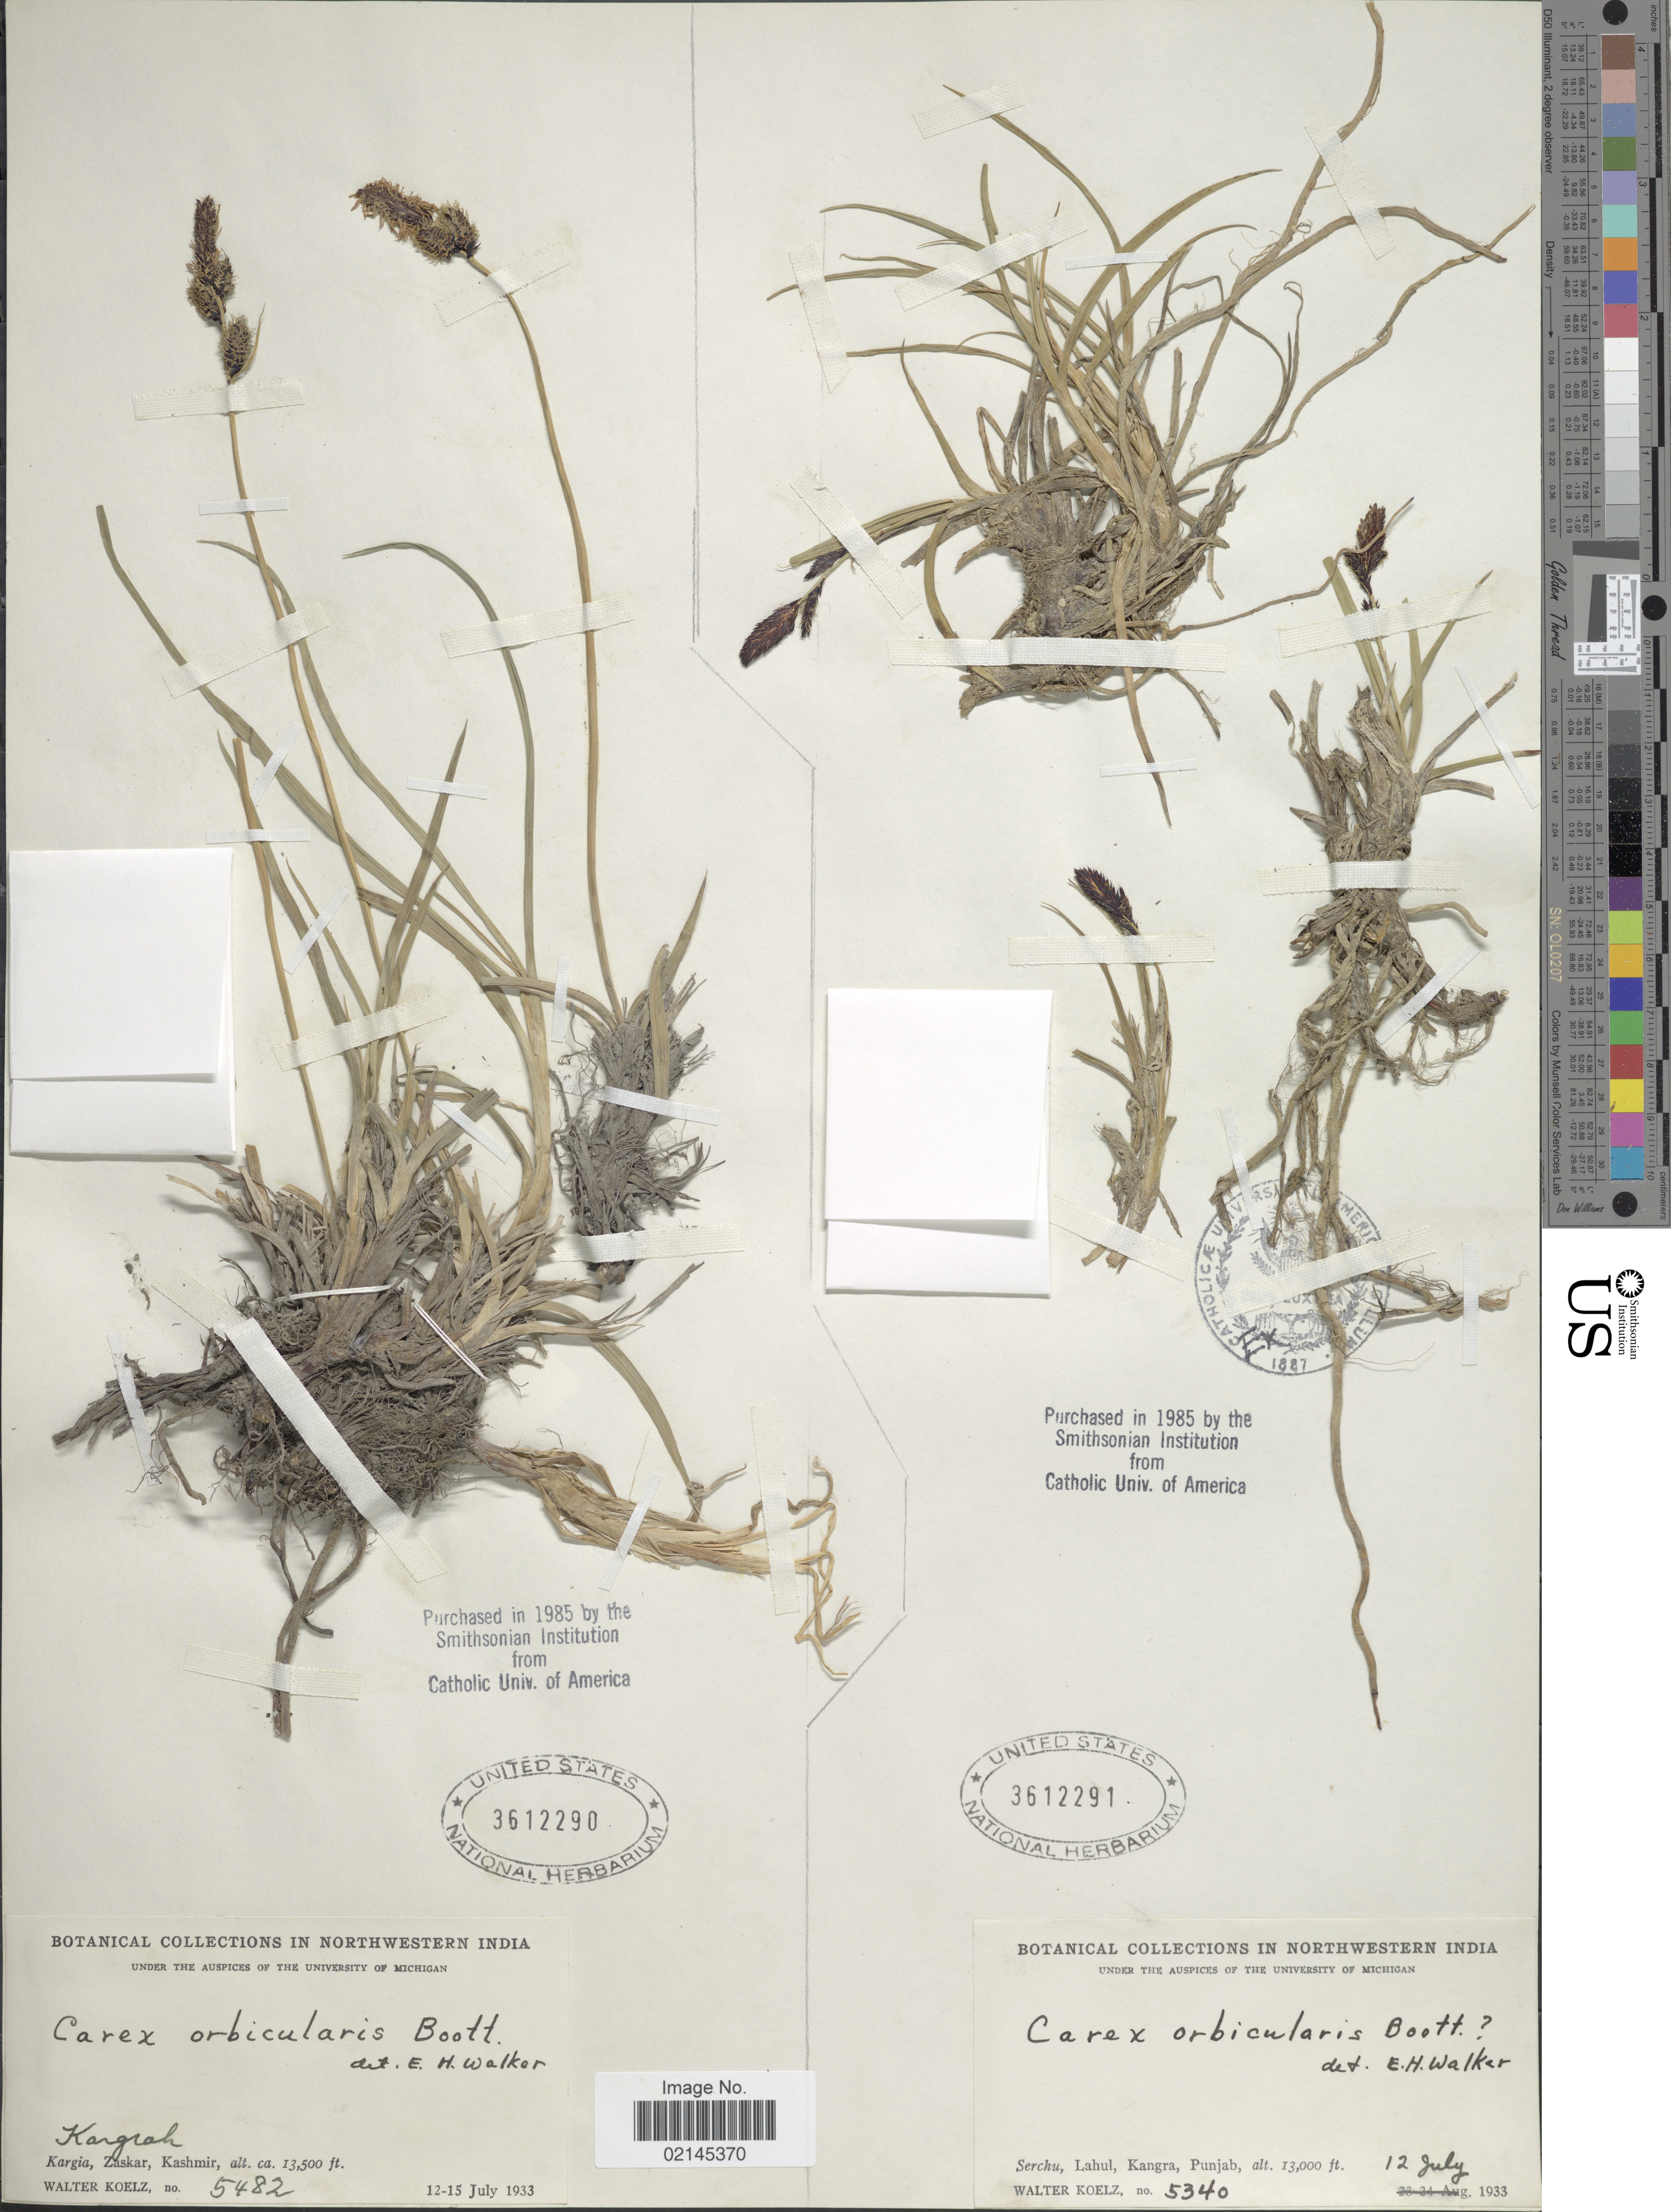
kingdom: Plantae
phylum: Tracheophyta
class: Liliopsida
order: Poales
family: Cyperaceae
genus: Carex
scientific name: Carex orbicularis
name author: Boott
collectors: W. N. Koelz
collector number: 5482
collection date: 1933-07-12/1933-07-15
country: India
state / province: Jammu and Kashmir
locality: Northwestern India, Kargrah, Kargia, Zaskar, Kashmir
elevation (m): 4115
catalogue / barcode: US 3612290